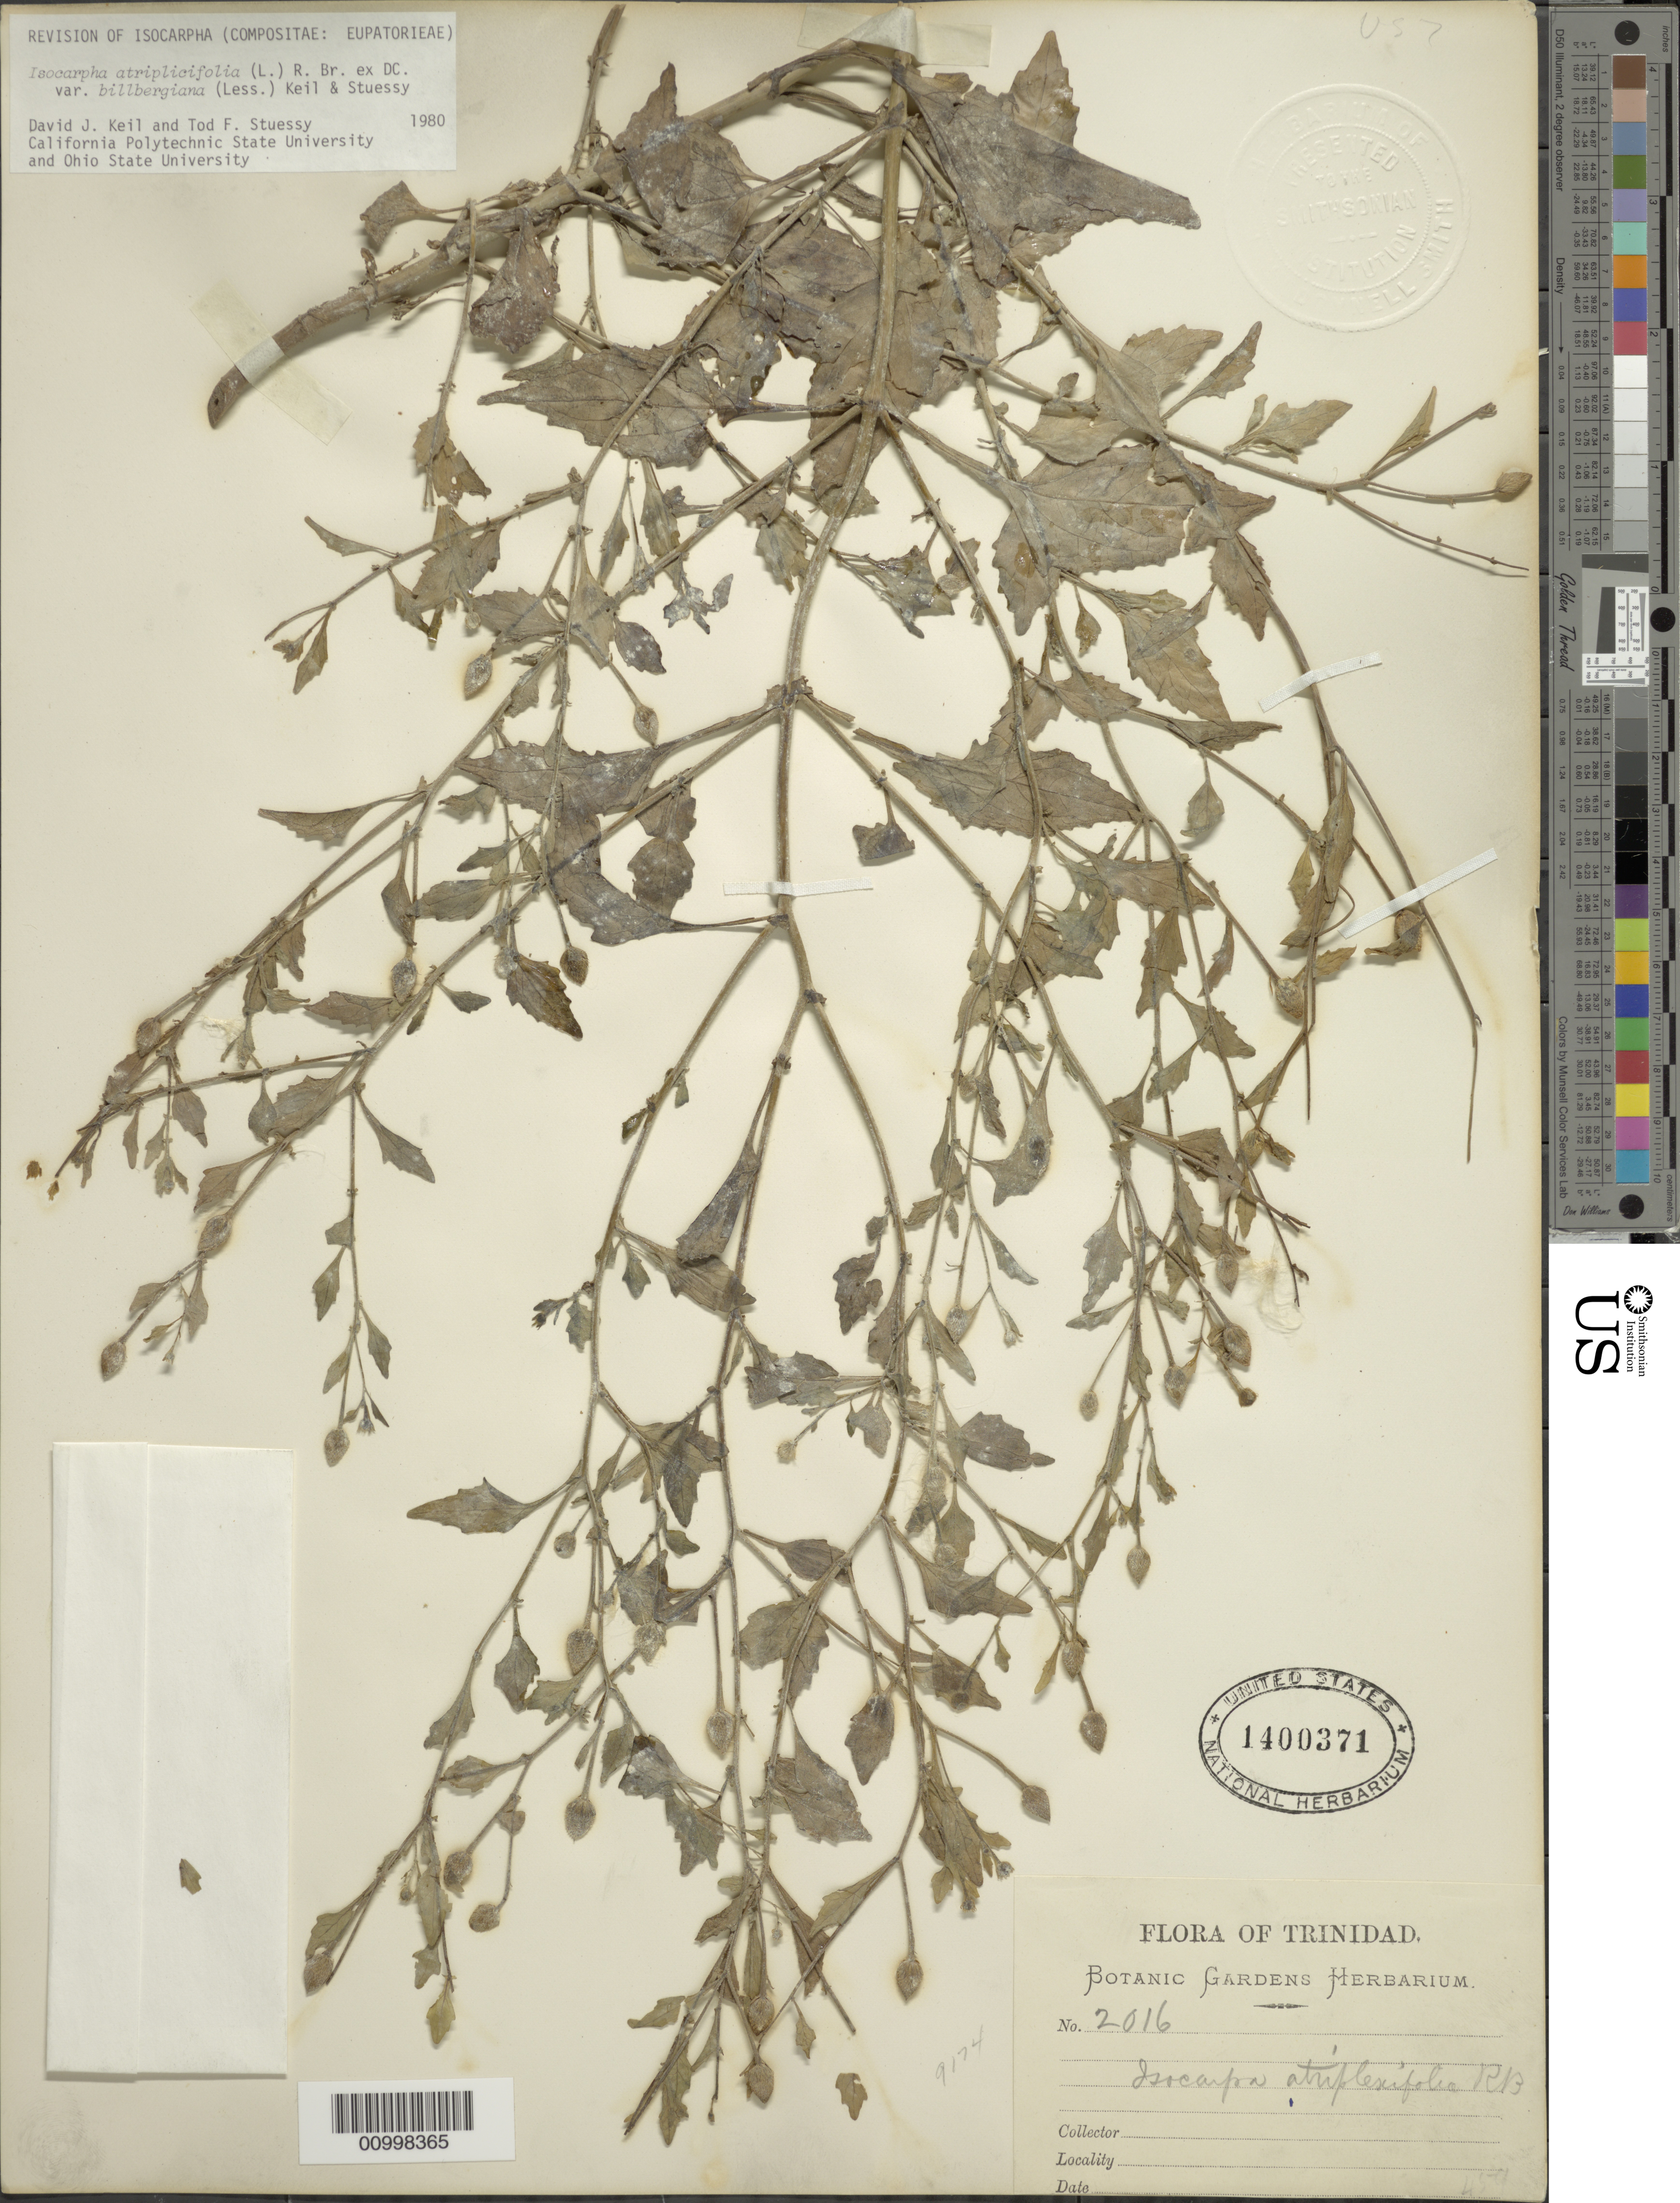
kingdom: Plantae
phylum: Tracheophyta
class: Magnoliopsida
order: Asterales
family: Asteraceae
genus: Isocarpha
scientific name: Isocarpha atriplicifolia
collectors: Botanic Gardens Herbarium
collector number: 2016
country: Trinidad and Tobago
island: Trinidad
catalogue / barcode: US 1400371